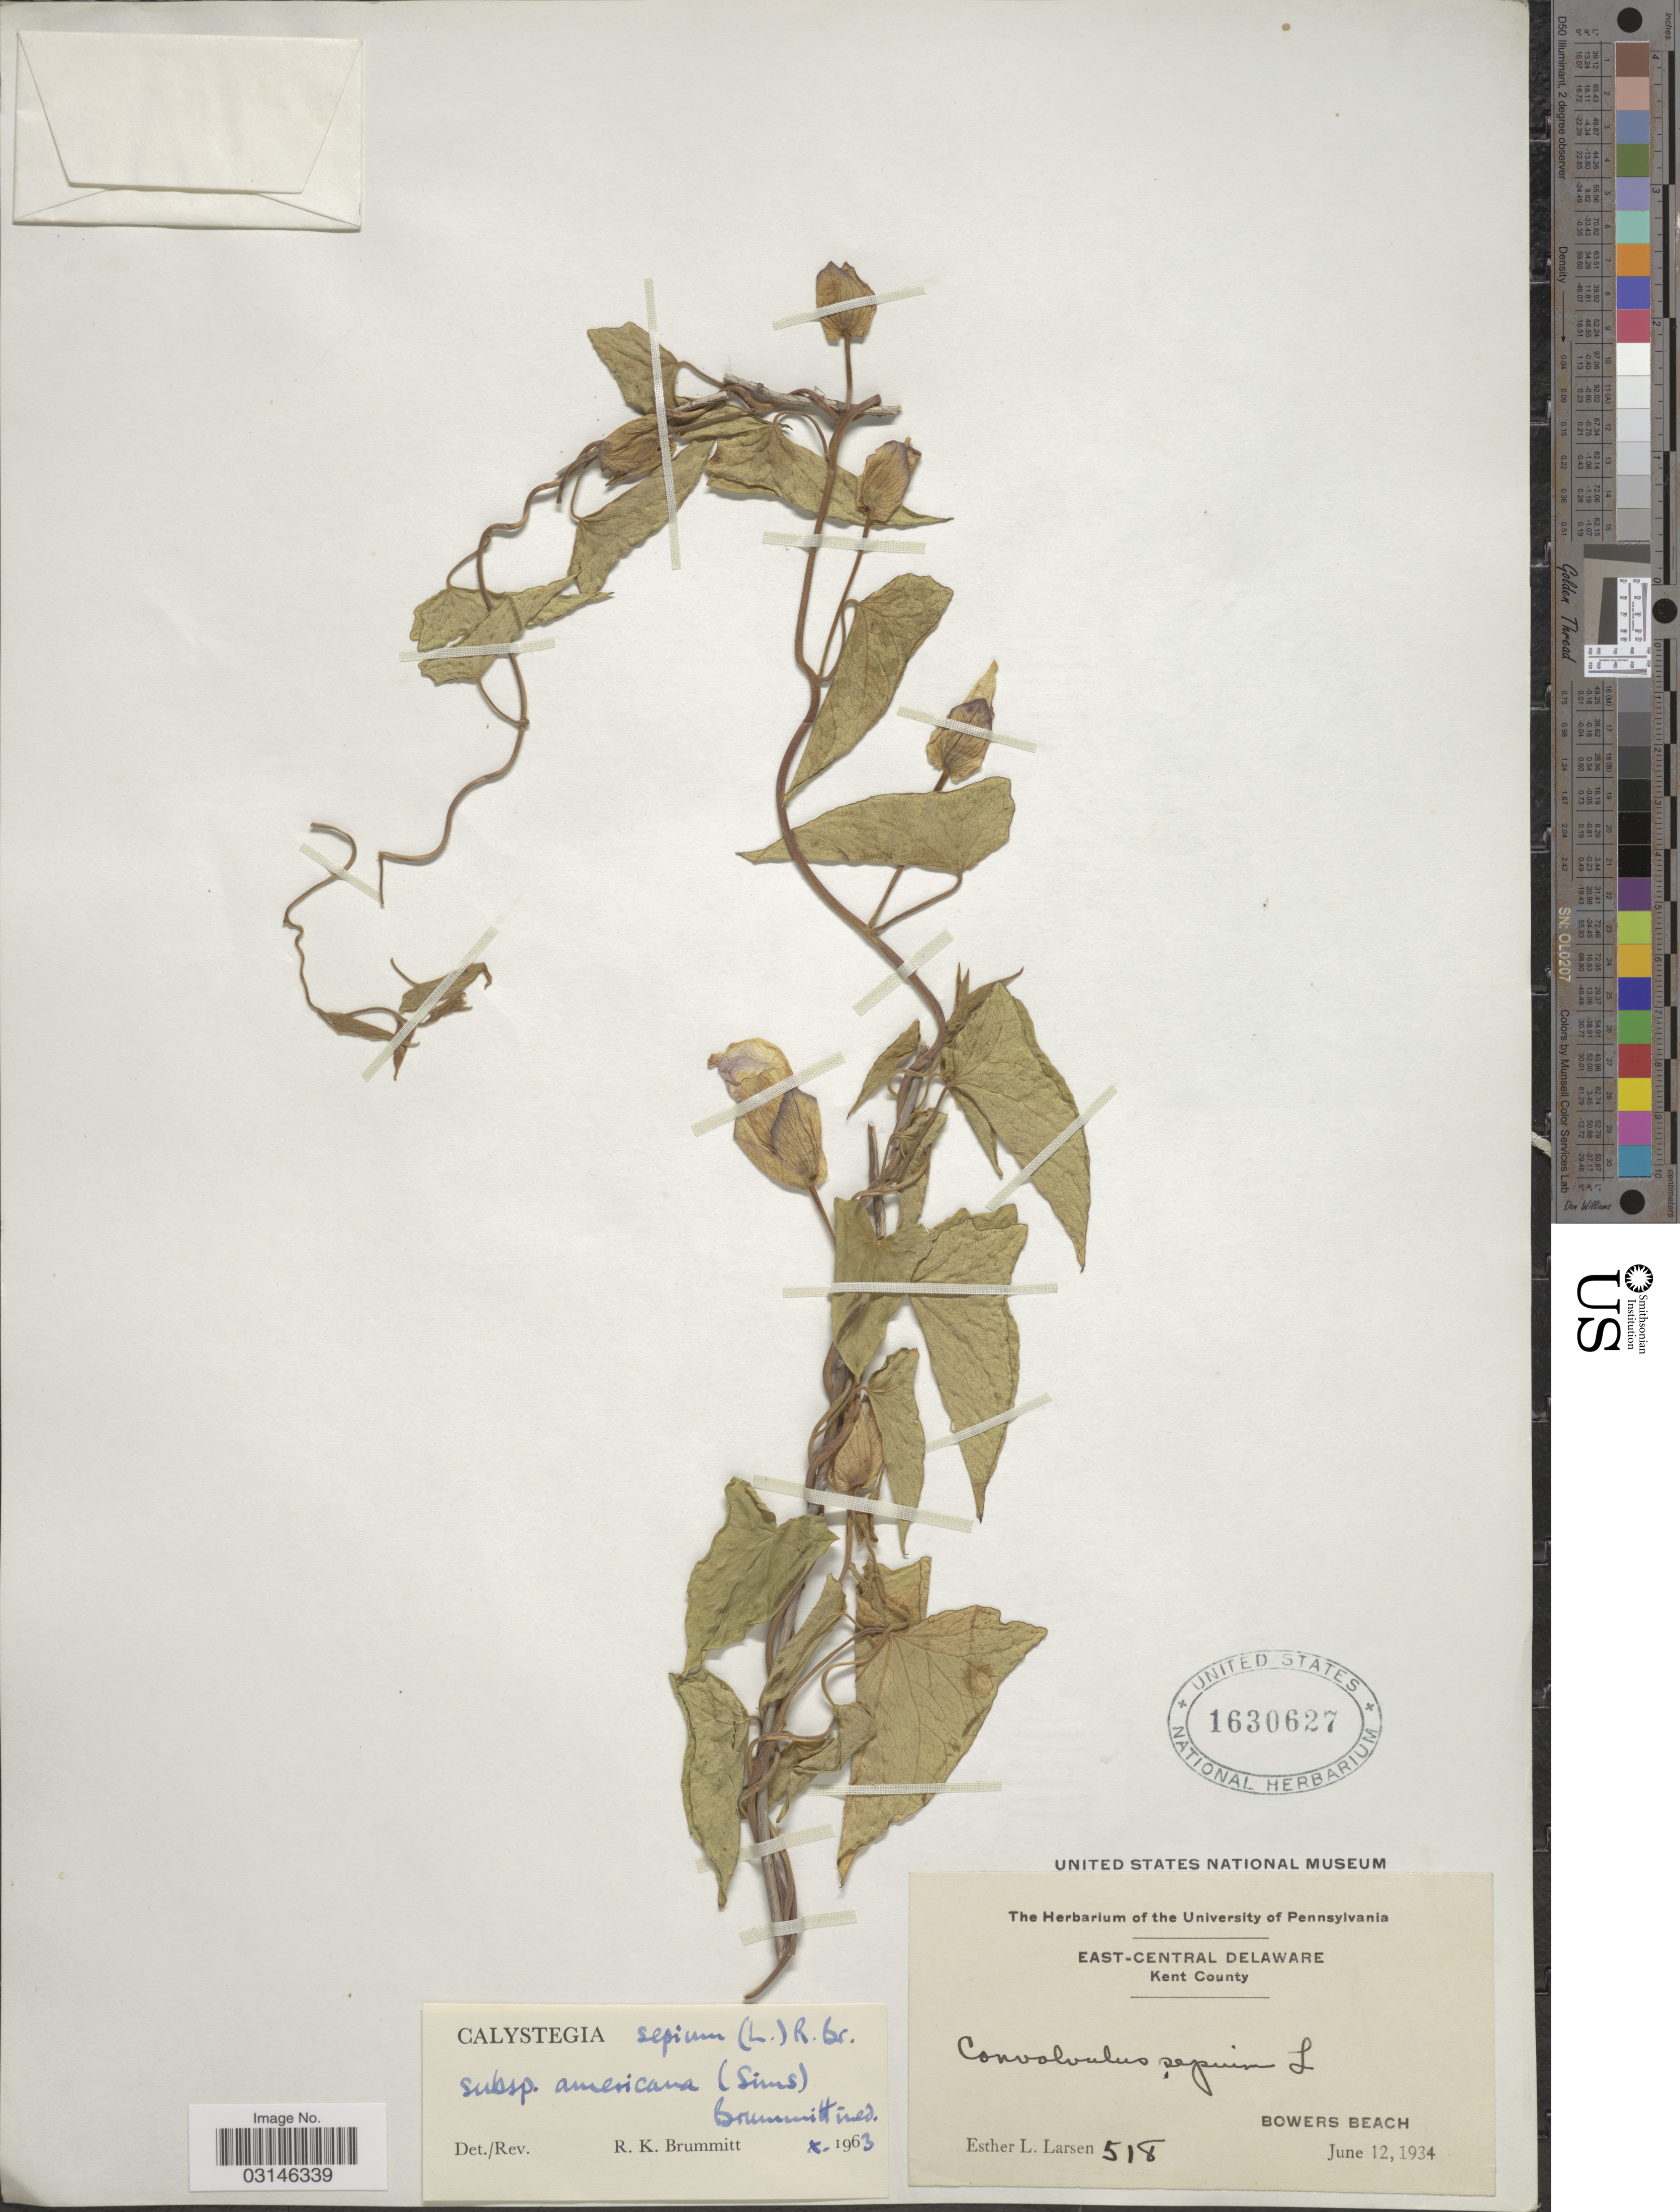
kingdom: Plantae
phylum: Tracheophyta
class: Magnoliopsida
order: Solanales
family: Convolvulaceae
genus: Calystegia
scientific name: Calystegia sepium subsp. americana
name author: (Sims) Brummitt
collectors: E. Larsen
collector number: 518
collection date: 1934-06-12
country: United States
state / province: Delaware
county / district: Kent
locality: East-Central Delaware, Kent County, Bowers Beach.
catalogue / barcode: US 1630627